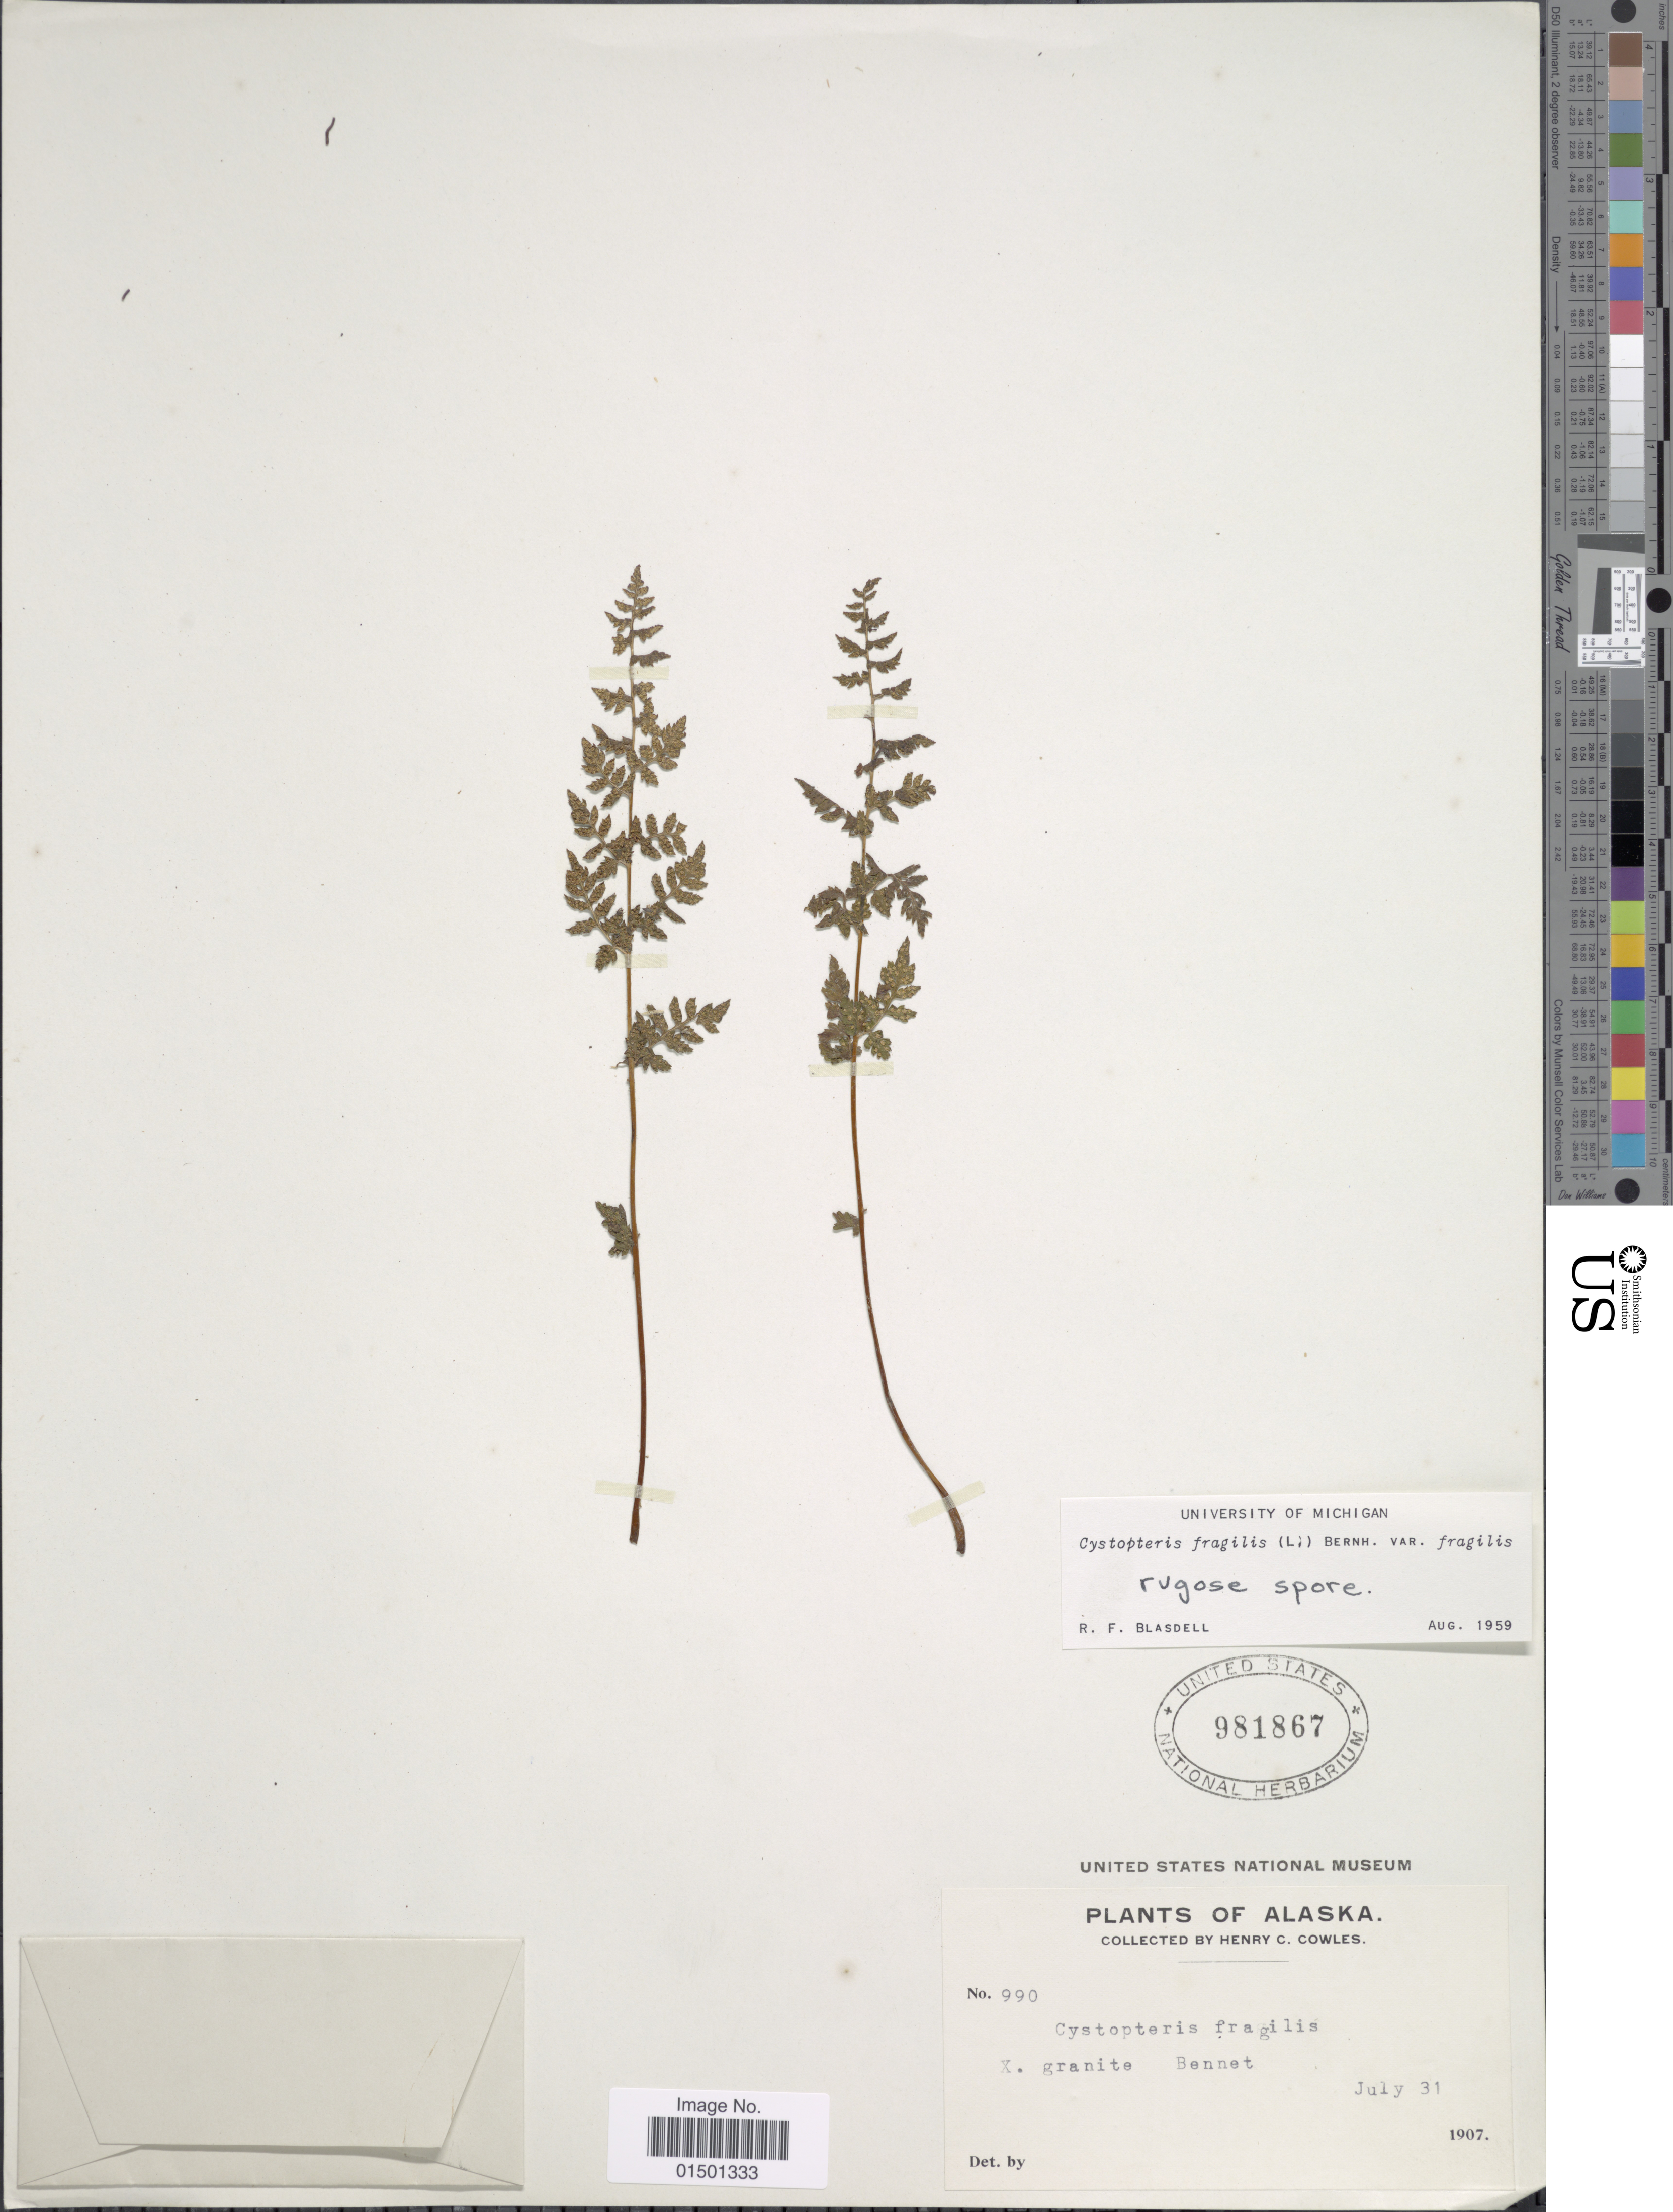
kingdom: Plantae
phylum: Tracheophyta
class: Polypodiopsida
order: Polypodiales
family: Cystopteridaceae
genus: Cystopteris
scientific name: Cystopteris fragilis var. dickieana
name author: B. Boivin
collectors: H. Cowles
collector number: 990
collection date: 1907-07-31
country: United States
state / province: Alaska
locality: Bennet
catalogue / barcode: US 981867